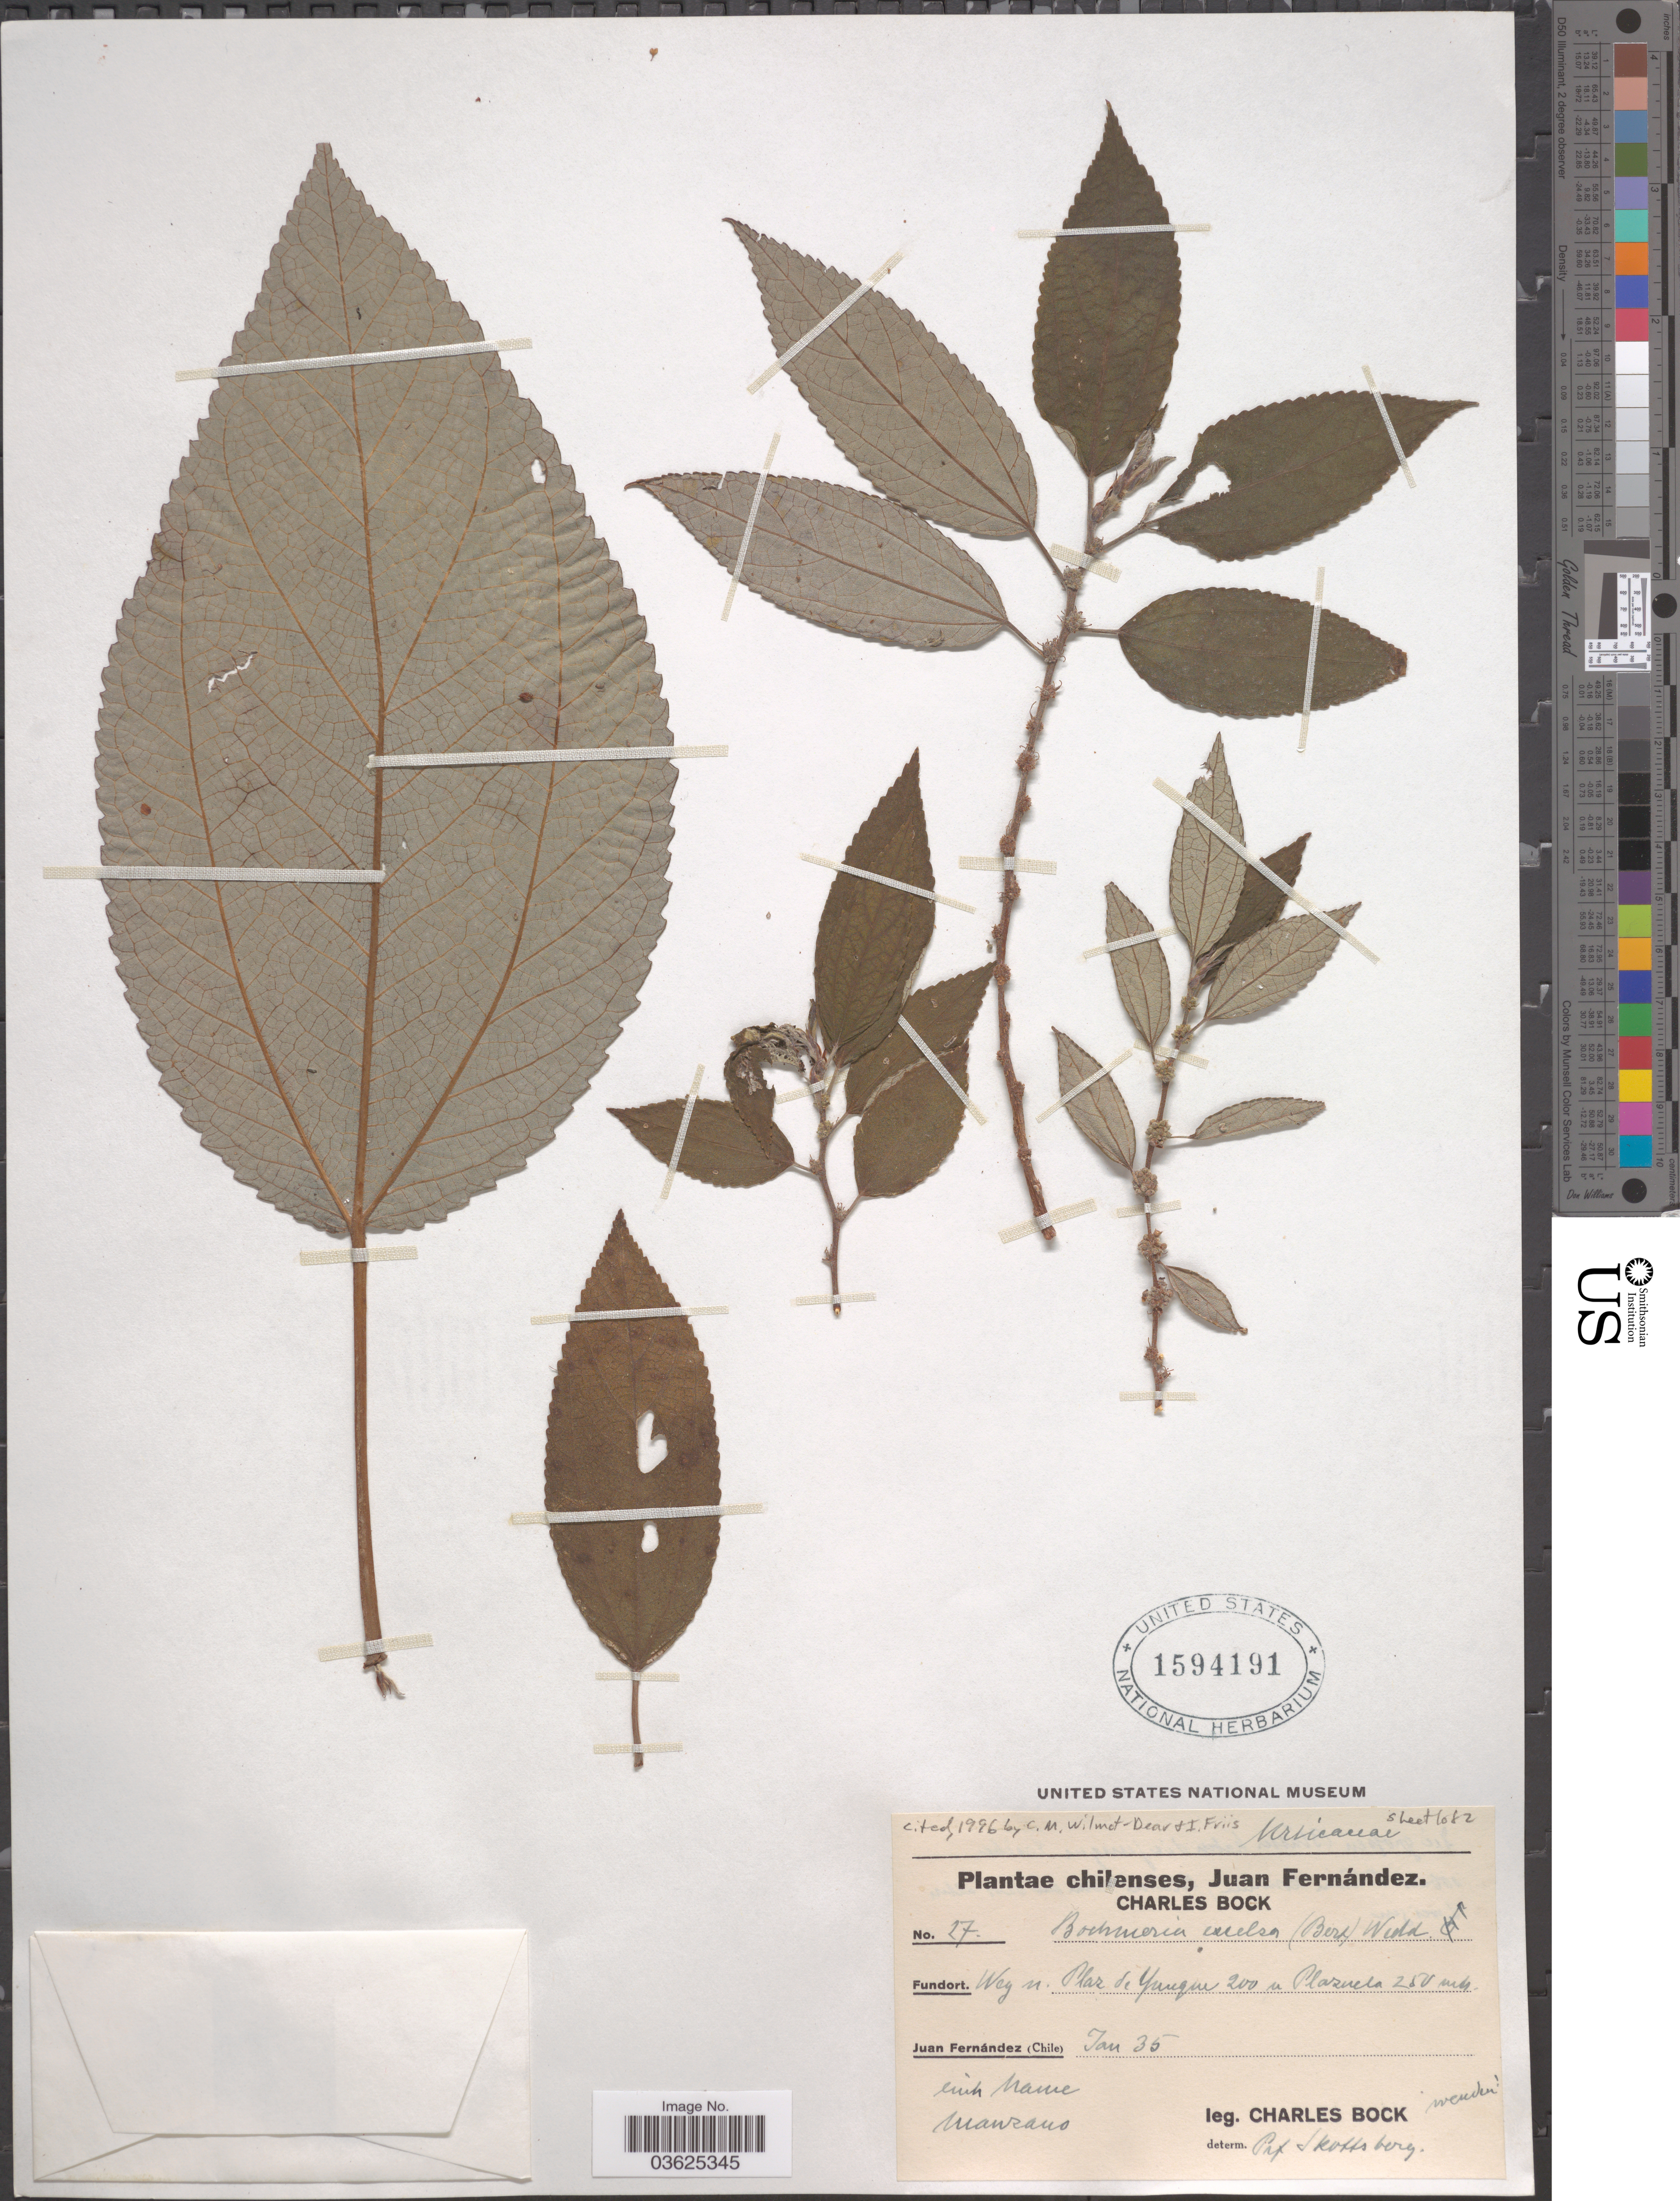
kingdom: Plantae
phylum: Tracheophyta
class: Magnoliopsida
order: Rosales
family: Urticaceae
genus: Boehmeria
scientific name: Boehmeria excelsa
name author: (Steud.) Wedd.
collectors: C. Bock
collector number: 27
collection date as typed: Transcribed d/m/y: /1/35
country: Chile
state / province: Valparaíso (V)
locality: Juan Fernández. Weg n. Plaz de Yunque a Plazuela.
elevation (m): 200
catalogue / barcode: US 1594191